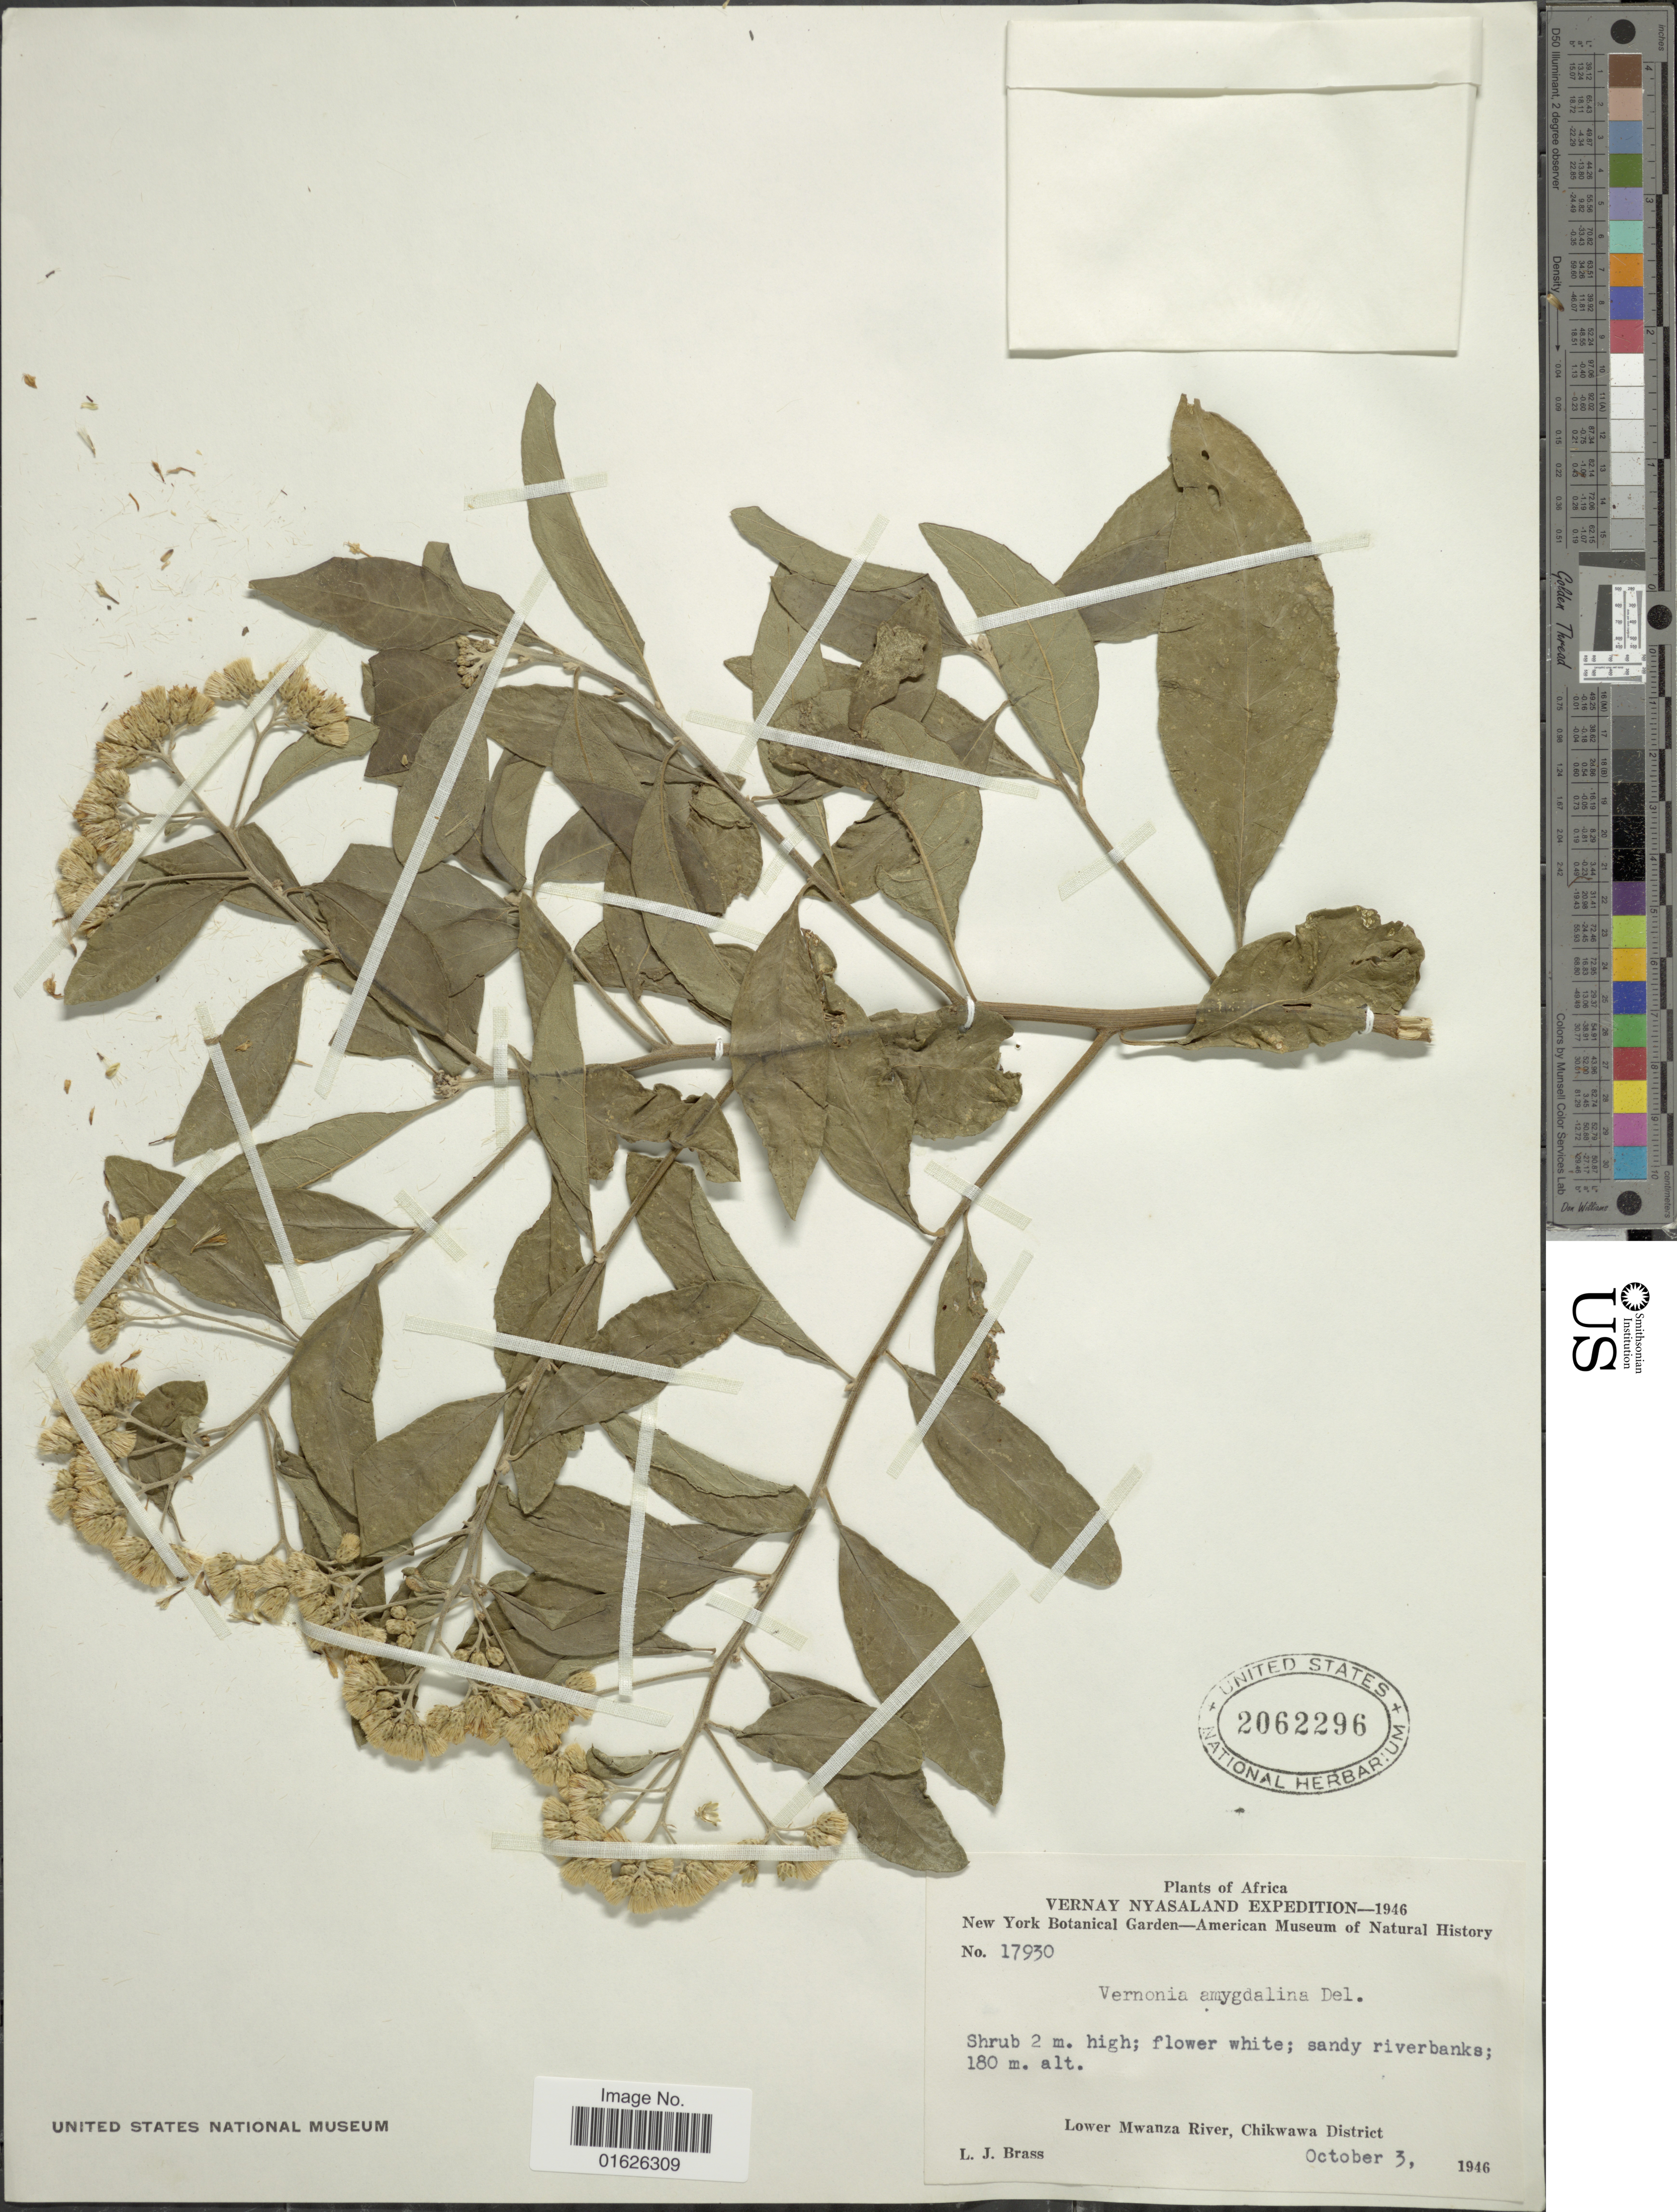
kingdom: Plantae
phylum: Tracheophyta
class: Magnoliopsida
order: Asterales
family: Asteraceae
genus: Gymnanthemum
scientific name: Gymnanthemum amygdalinum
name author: (Delile) Sch. Bip. ex Walp.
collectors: L. J. Brass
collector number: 17930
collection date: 1946-10-03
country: Malawi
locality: Vernay Nyasaland, Lower Mwanza River, Chikwawa District.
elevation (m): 180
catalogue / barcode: US 2062296